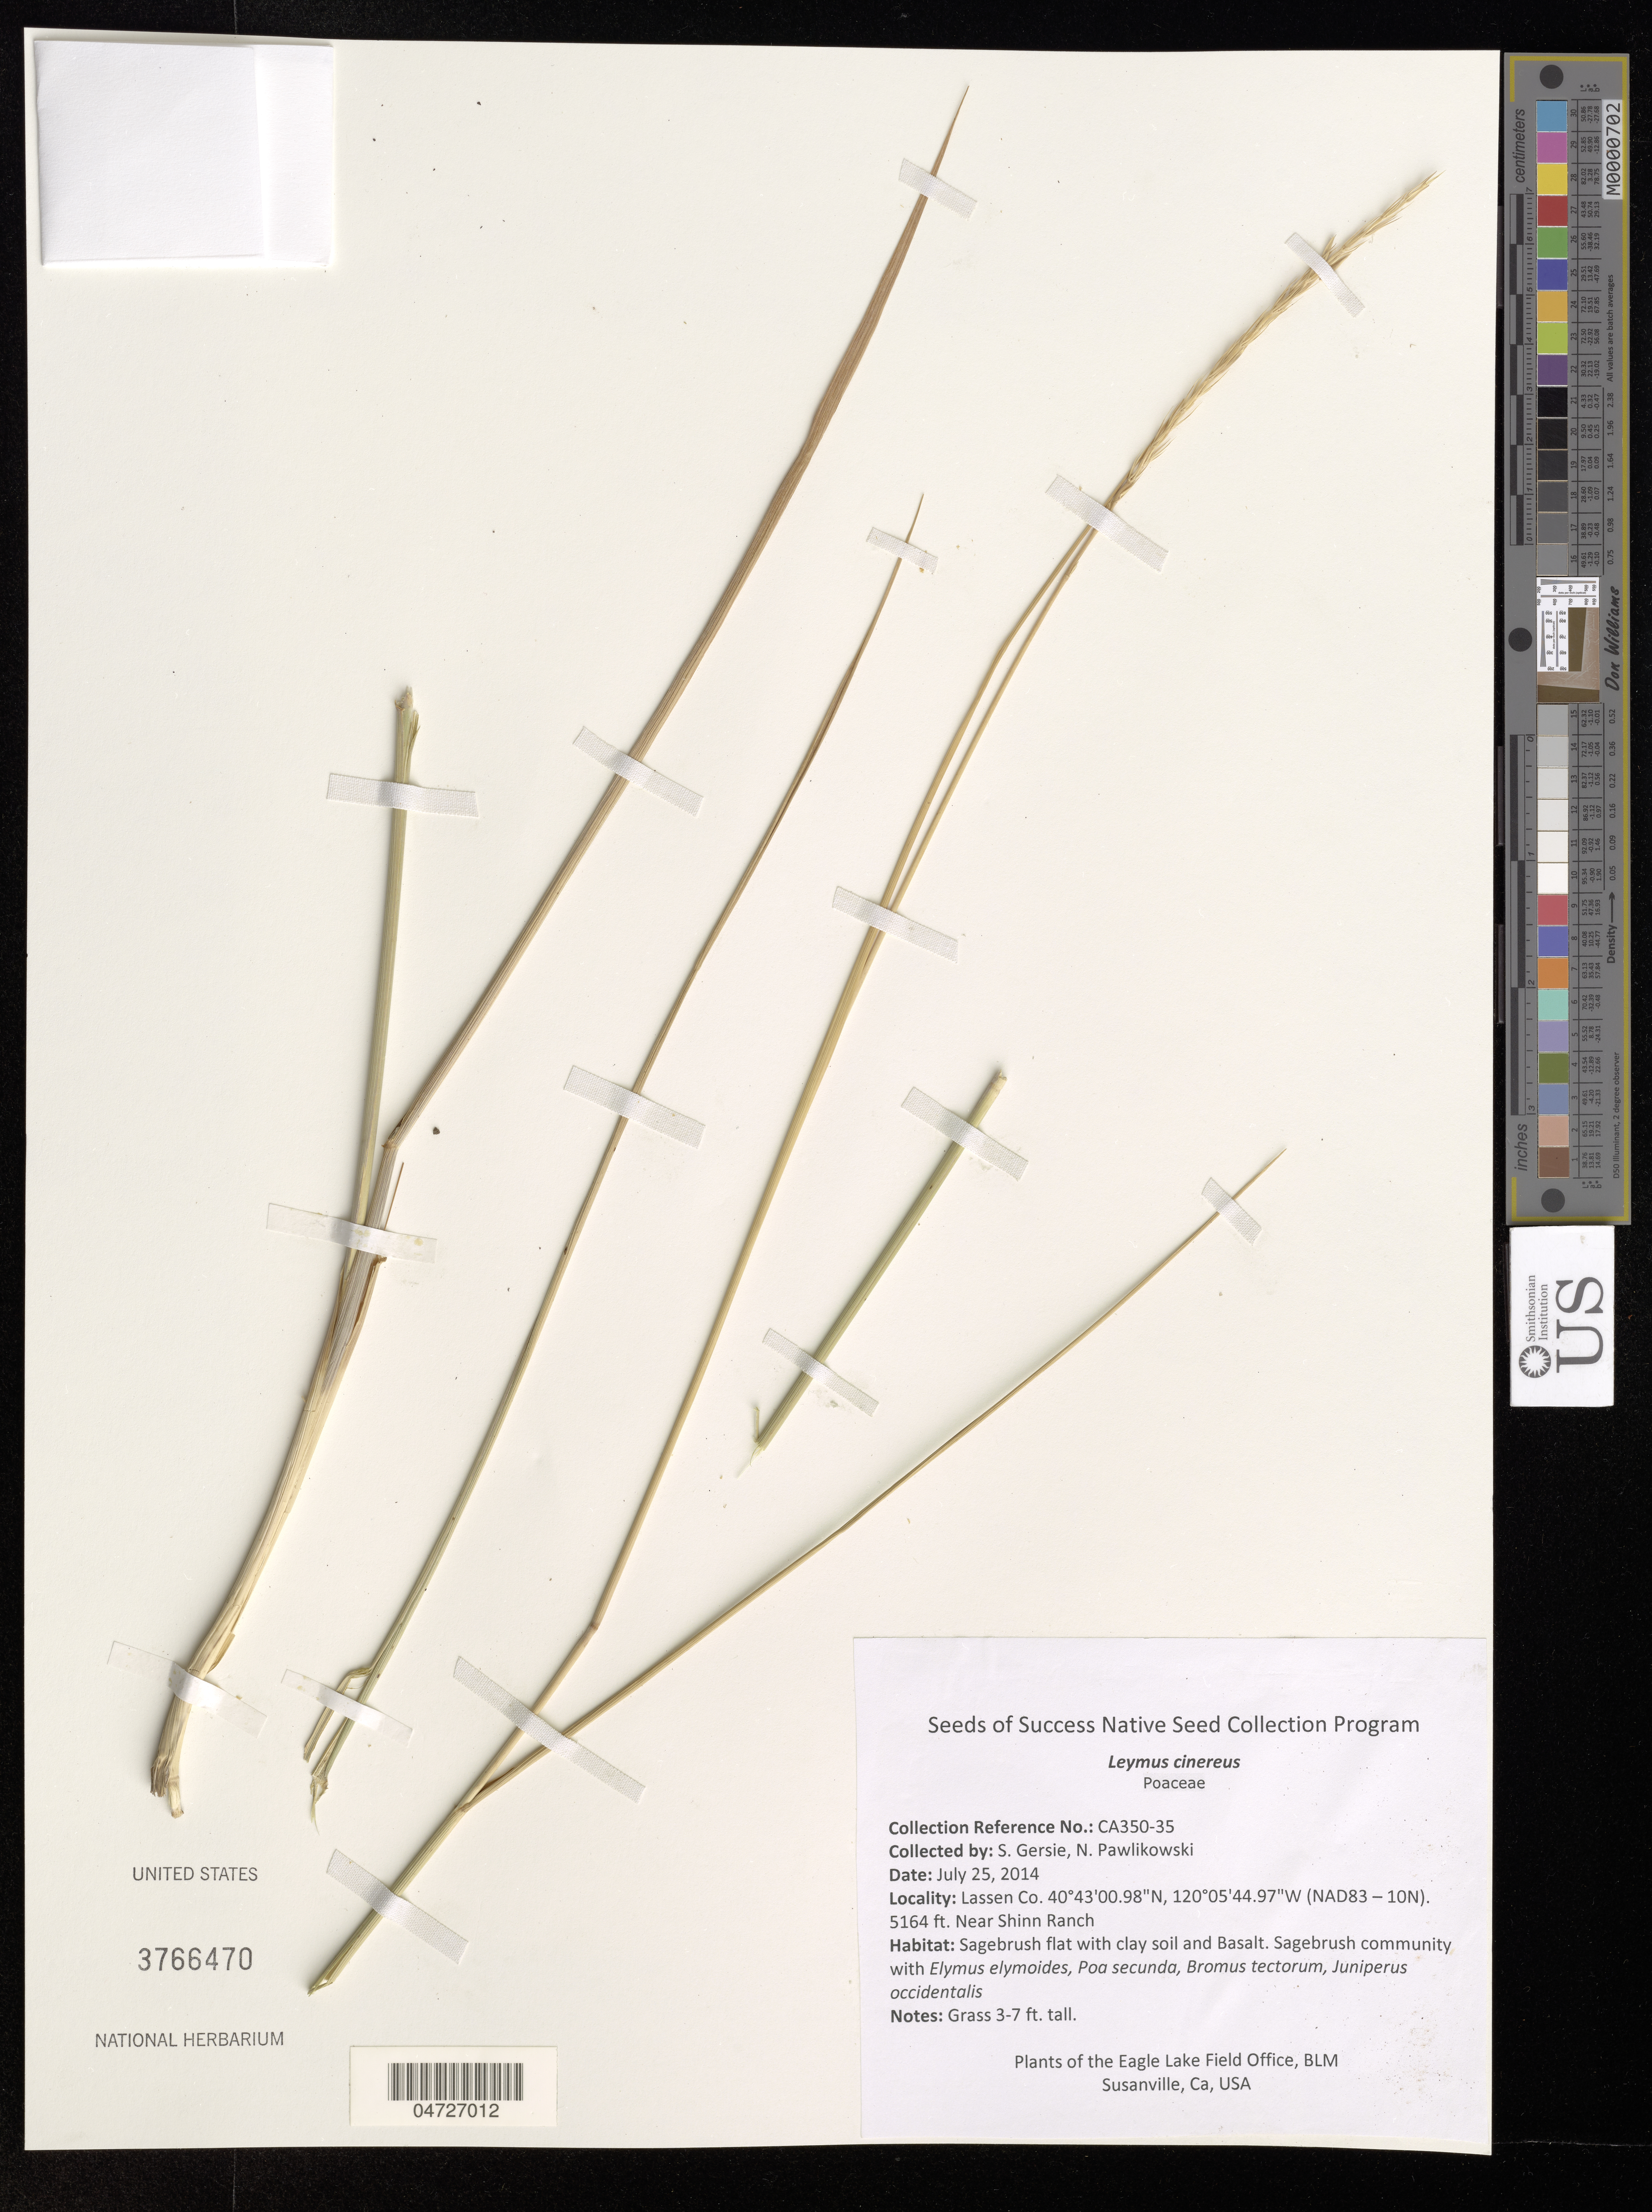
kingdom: Plantae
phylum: Tracheophyta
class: Liliopsida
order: Poales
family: Poaceae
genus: Leymus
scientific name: Leymus cinereus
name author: (Scribn. & Merr.) Á. Löve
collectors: S. Gersie & N. Pawlikowski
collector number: CA350-35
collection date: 2014-07-25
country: United States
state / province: California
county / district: Lassen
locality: Lassen Co. Near Shinn Ranch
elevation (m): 1574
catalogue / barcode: US 3766470